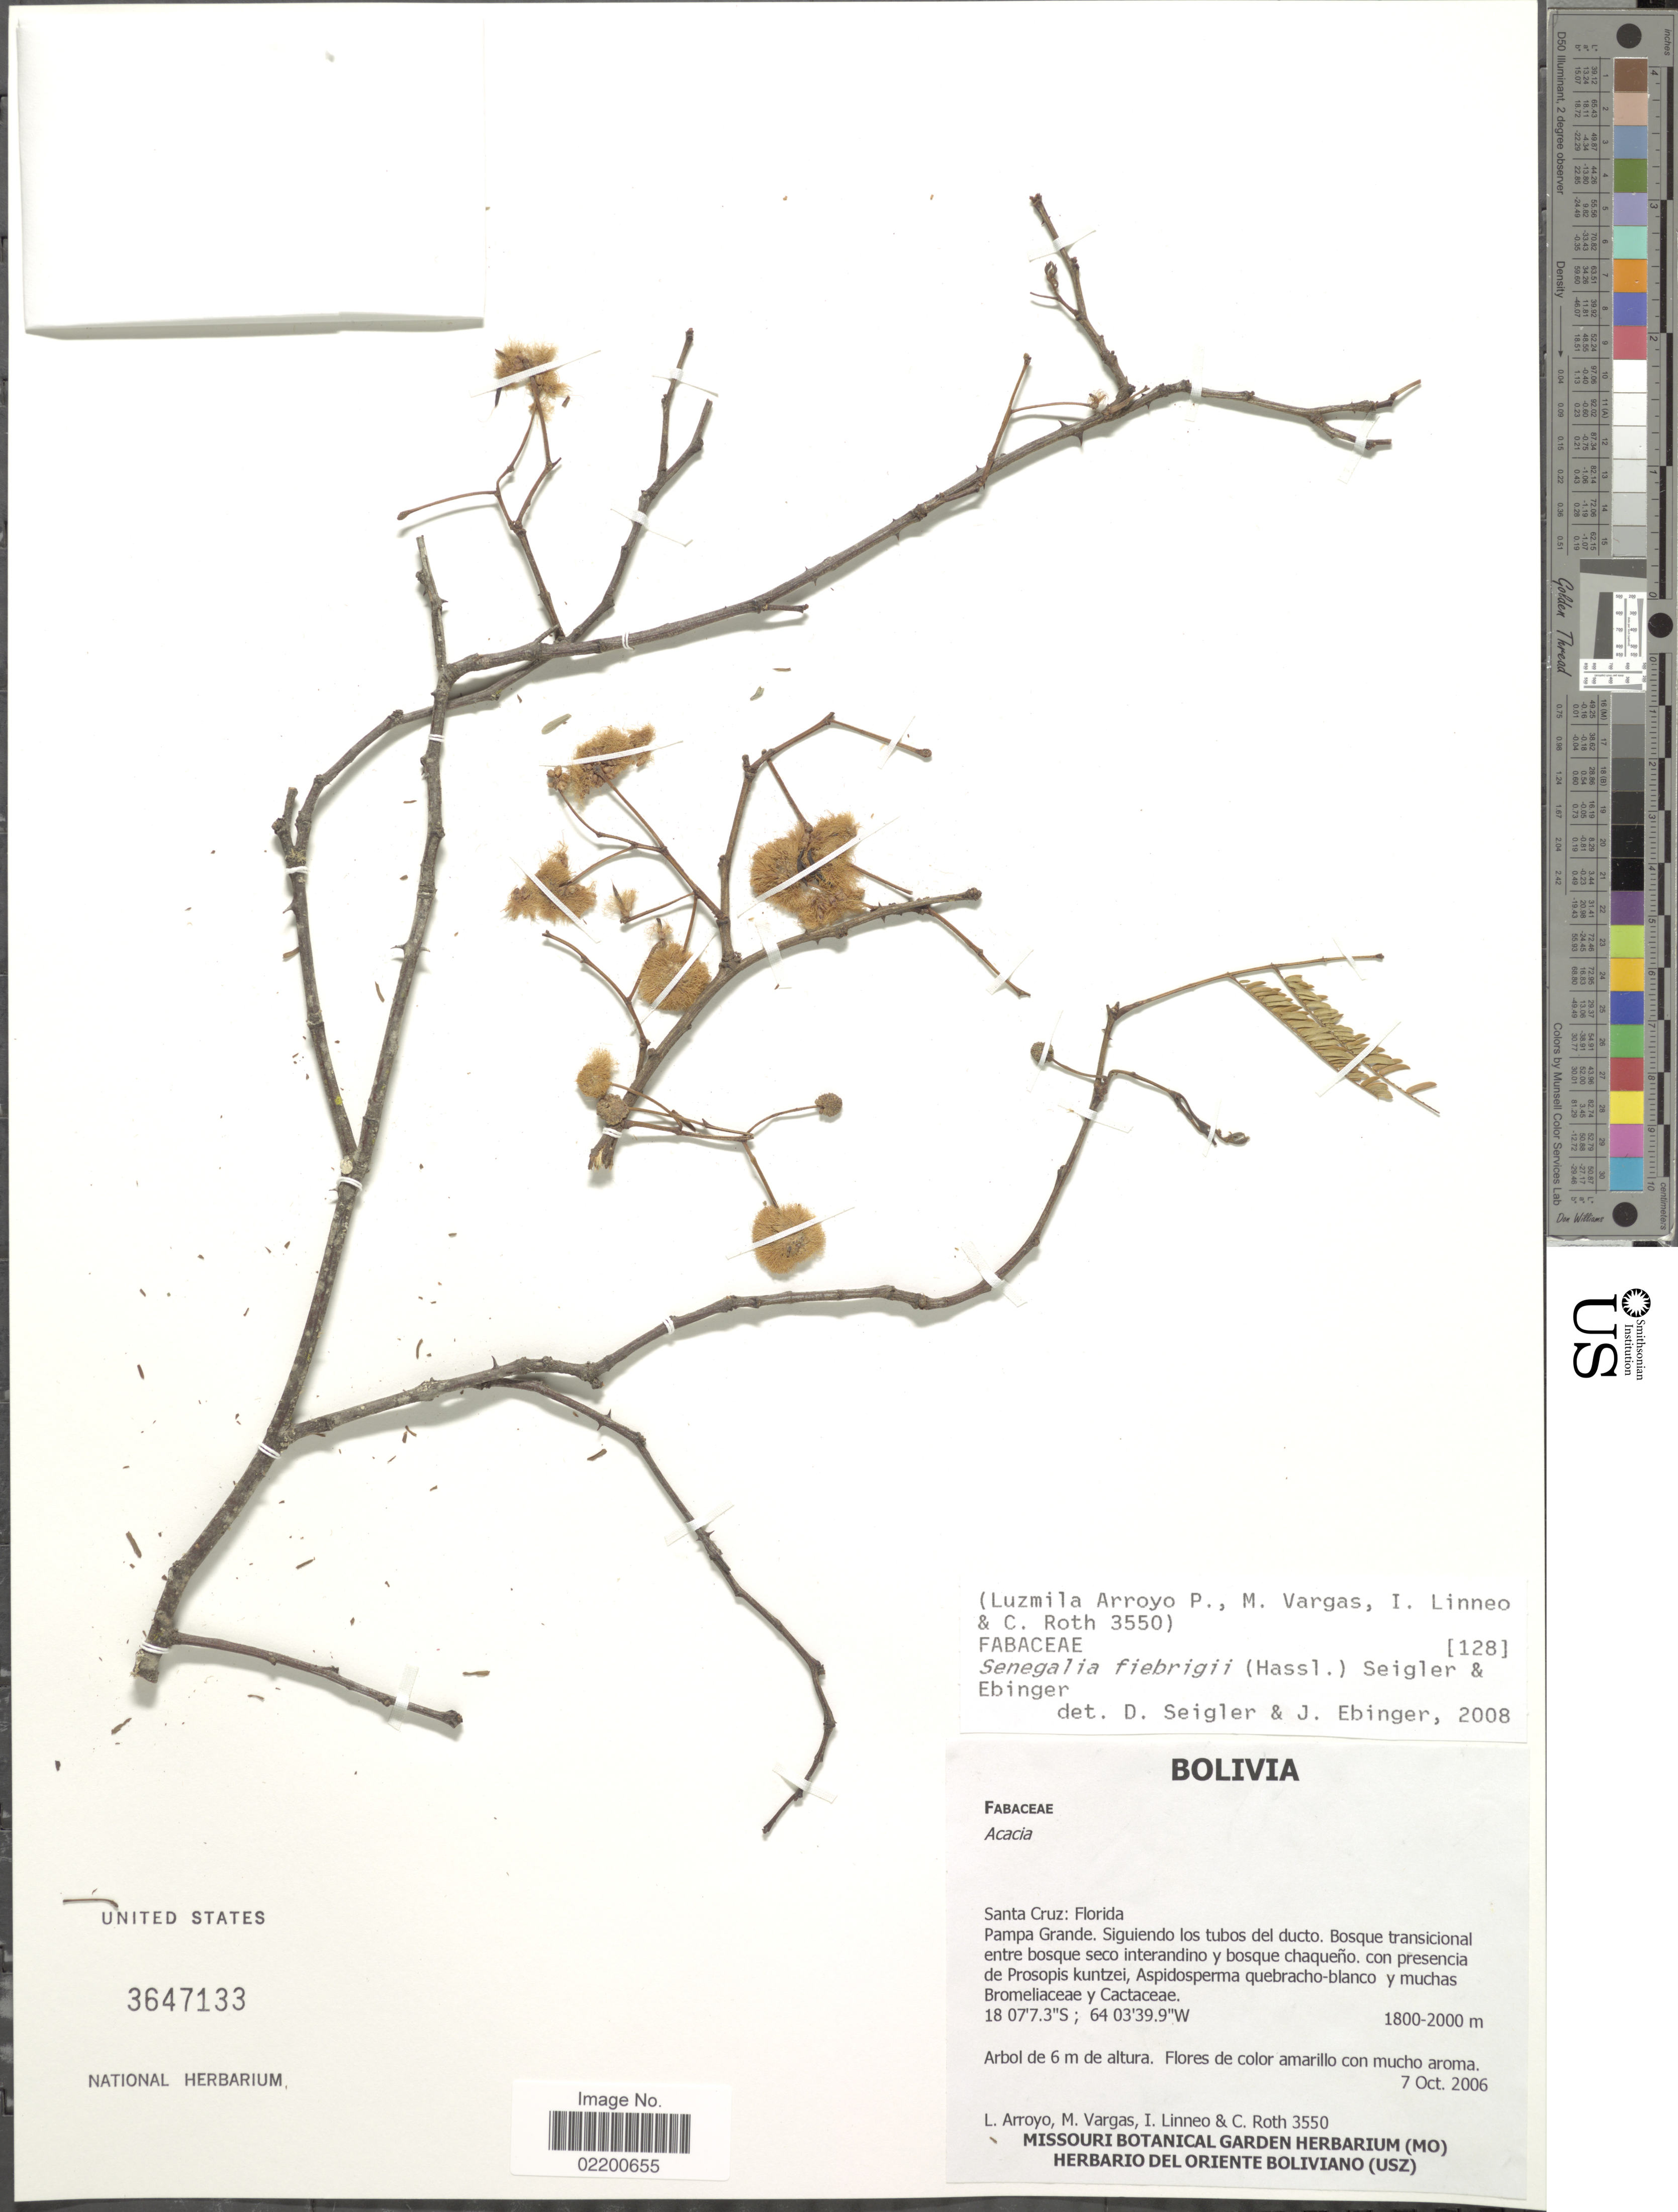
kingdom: Plantae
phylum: Tracheophyta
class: Magnoliopsida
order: Fabales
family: Fabaceae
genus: Senegalia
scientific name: Senegalia fiebrigii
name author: (Hassl.) Seigler & Ebinger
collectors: L. Arroyo, M. Vargas, I. Linneo & C. Roth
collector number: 3550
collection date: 2006-10-07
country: Bolivia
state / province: Santa Cruz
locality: Florida, Pampa Grande, Siguiendo los tubos del ducto, Bosque transicional entre bosque seco interandino y bosque chapueño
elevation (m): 1800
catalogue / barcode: US 3647133